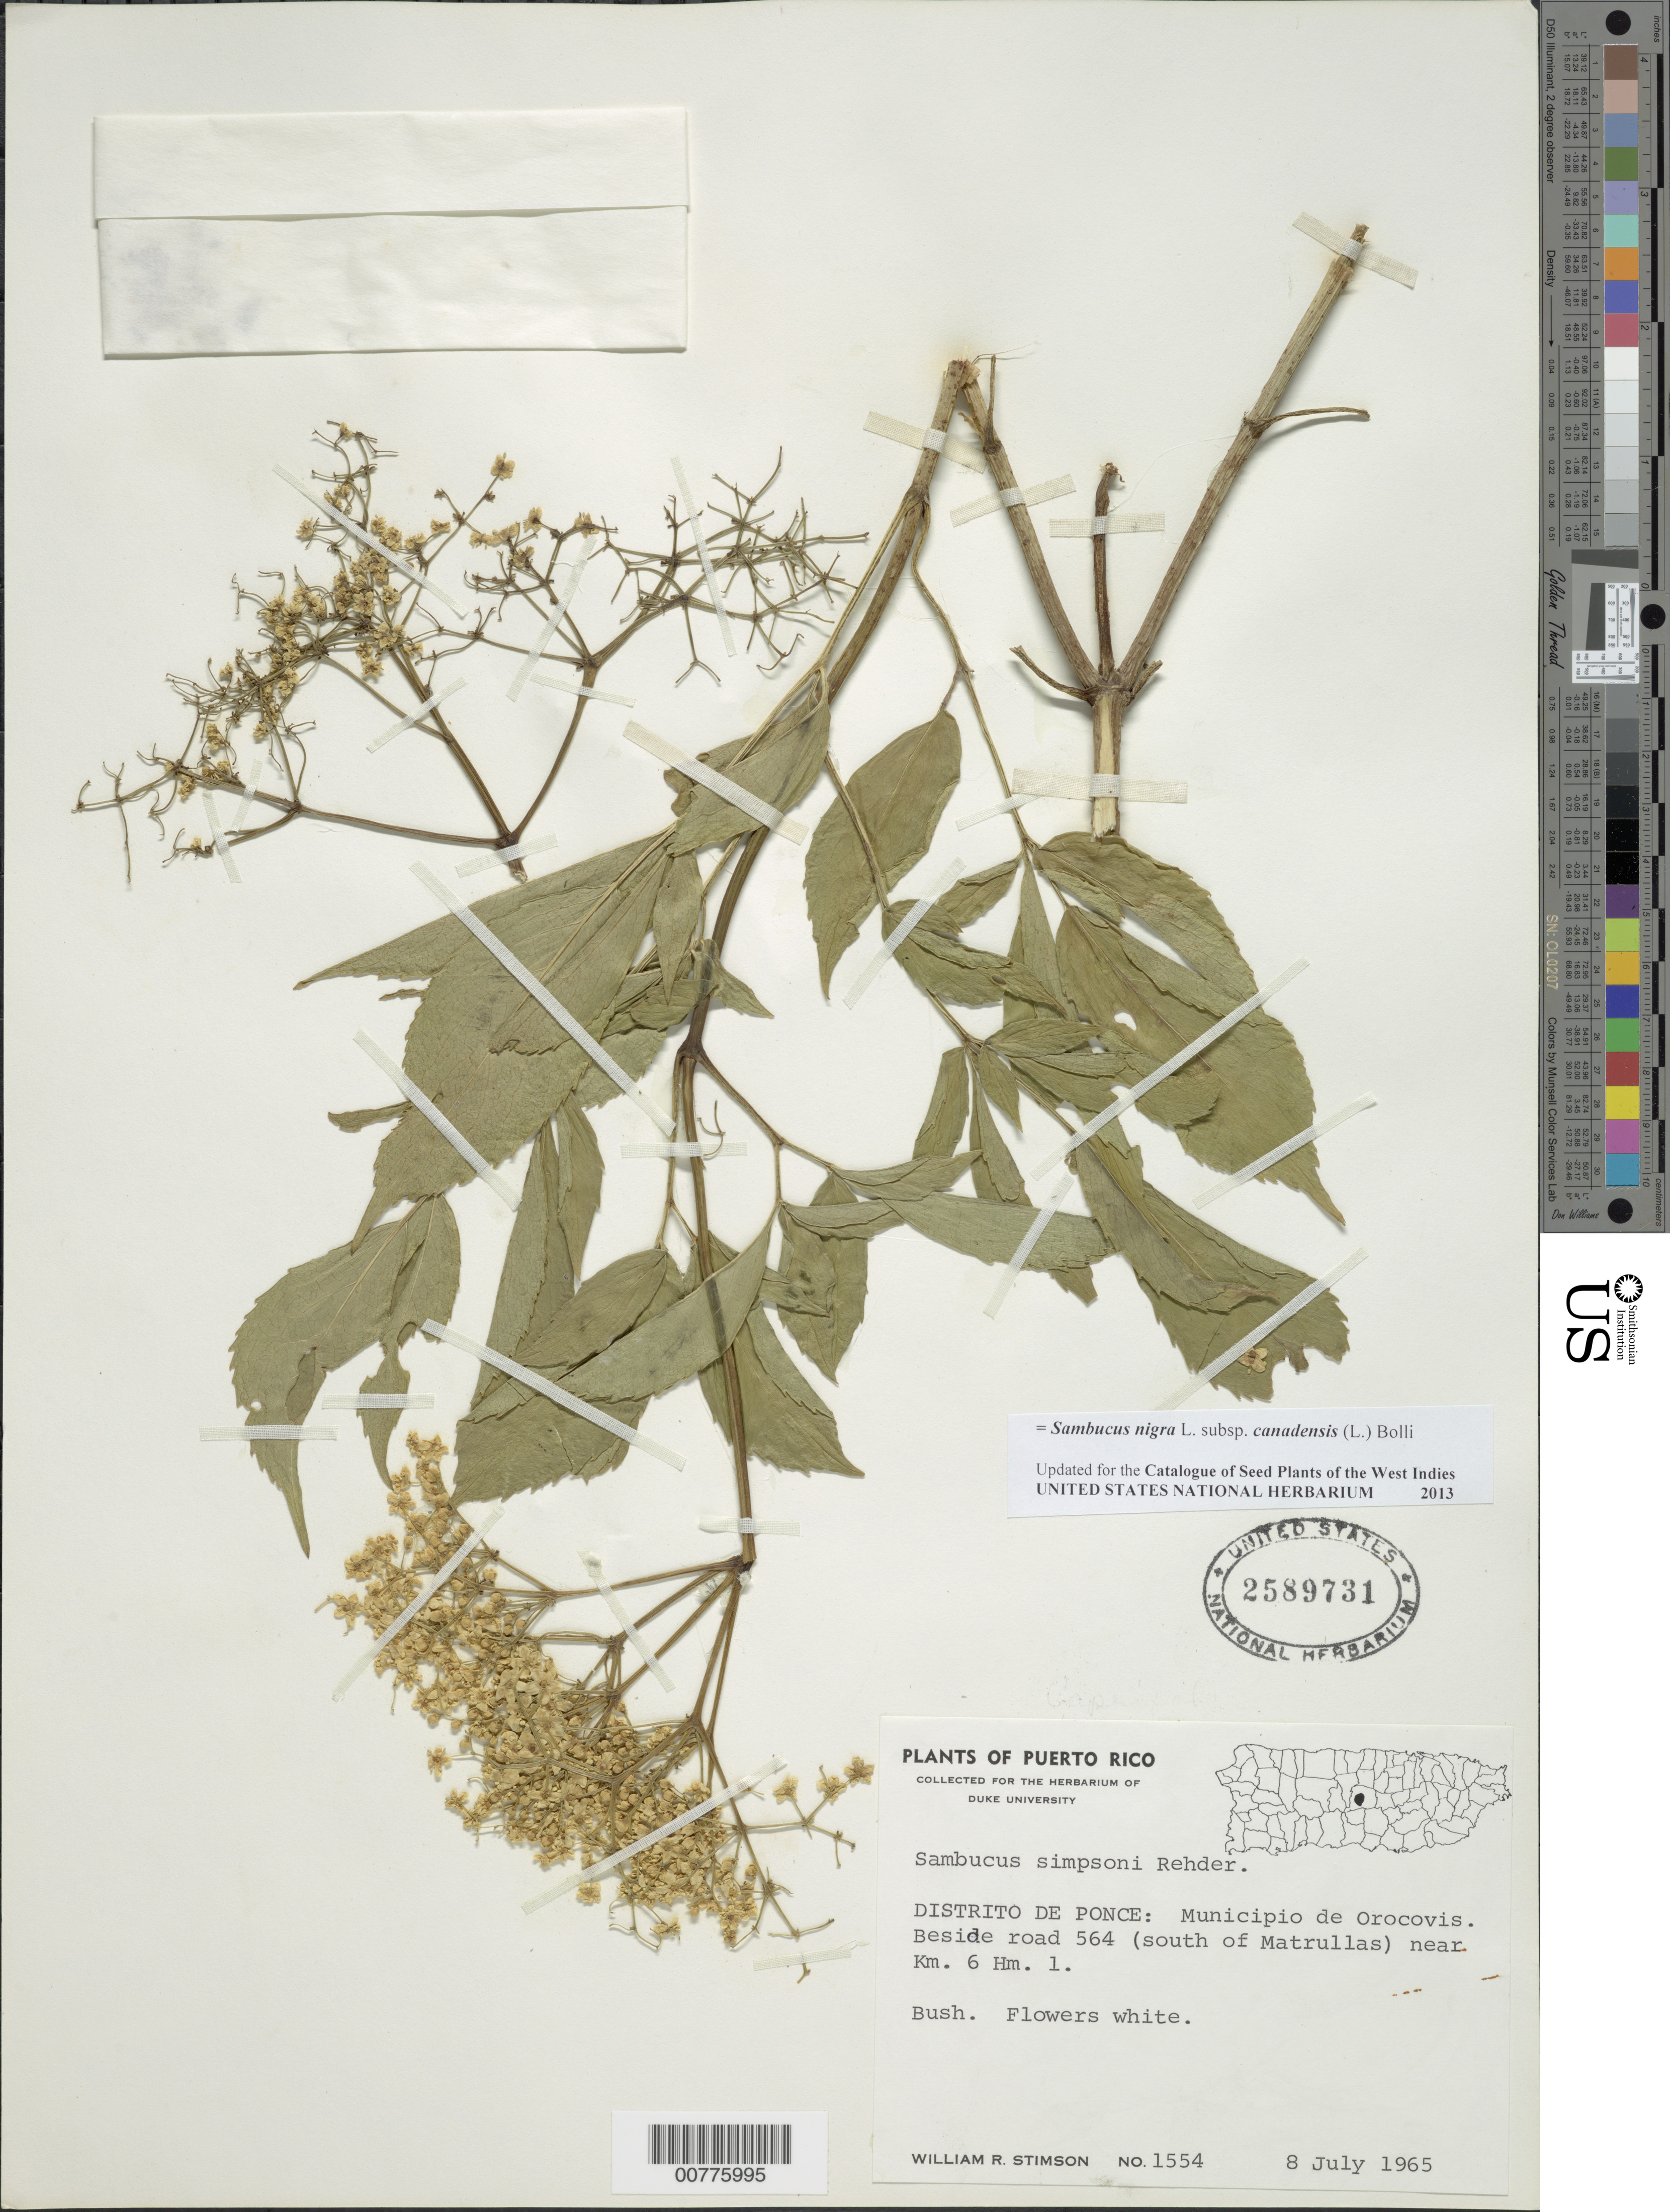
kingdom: Plantae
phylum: Tracheophyta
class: Magnoliopsida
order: Dipsacales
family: Viburnaceae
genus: Sambucus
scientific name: Sambucus nigra subsp. canadensis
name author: (L.) Bolli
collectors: W. R. Stimson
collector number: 1554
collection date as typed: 08 Jul 1965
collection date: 1965-07-08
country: Puerto Rico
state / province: Orocovis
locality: Municipio de Orocovis. Beside road 564 (south of Matrullas), near Km, Hm. 1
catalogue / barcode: US 2589731